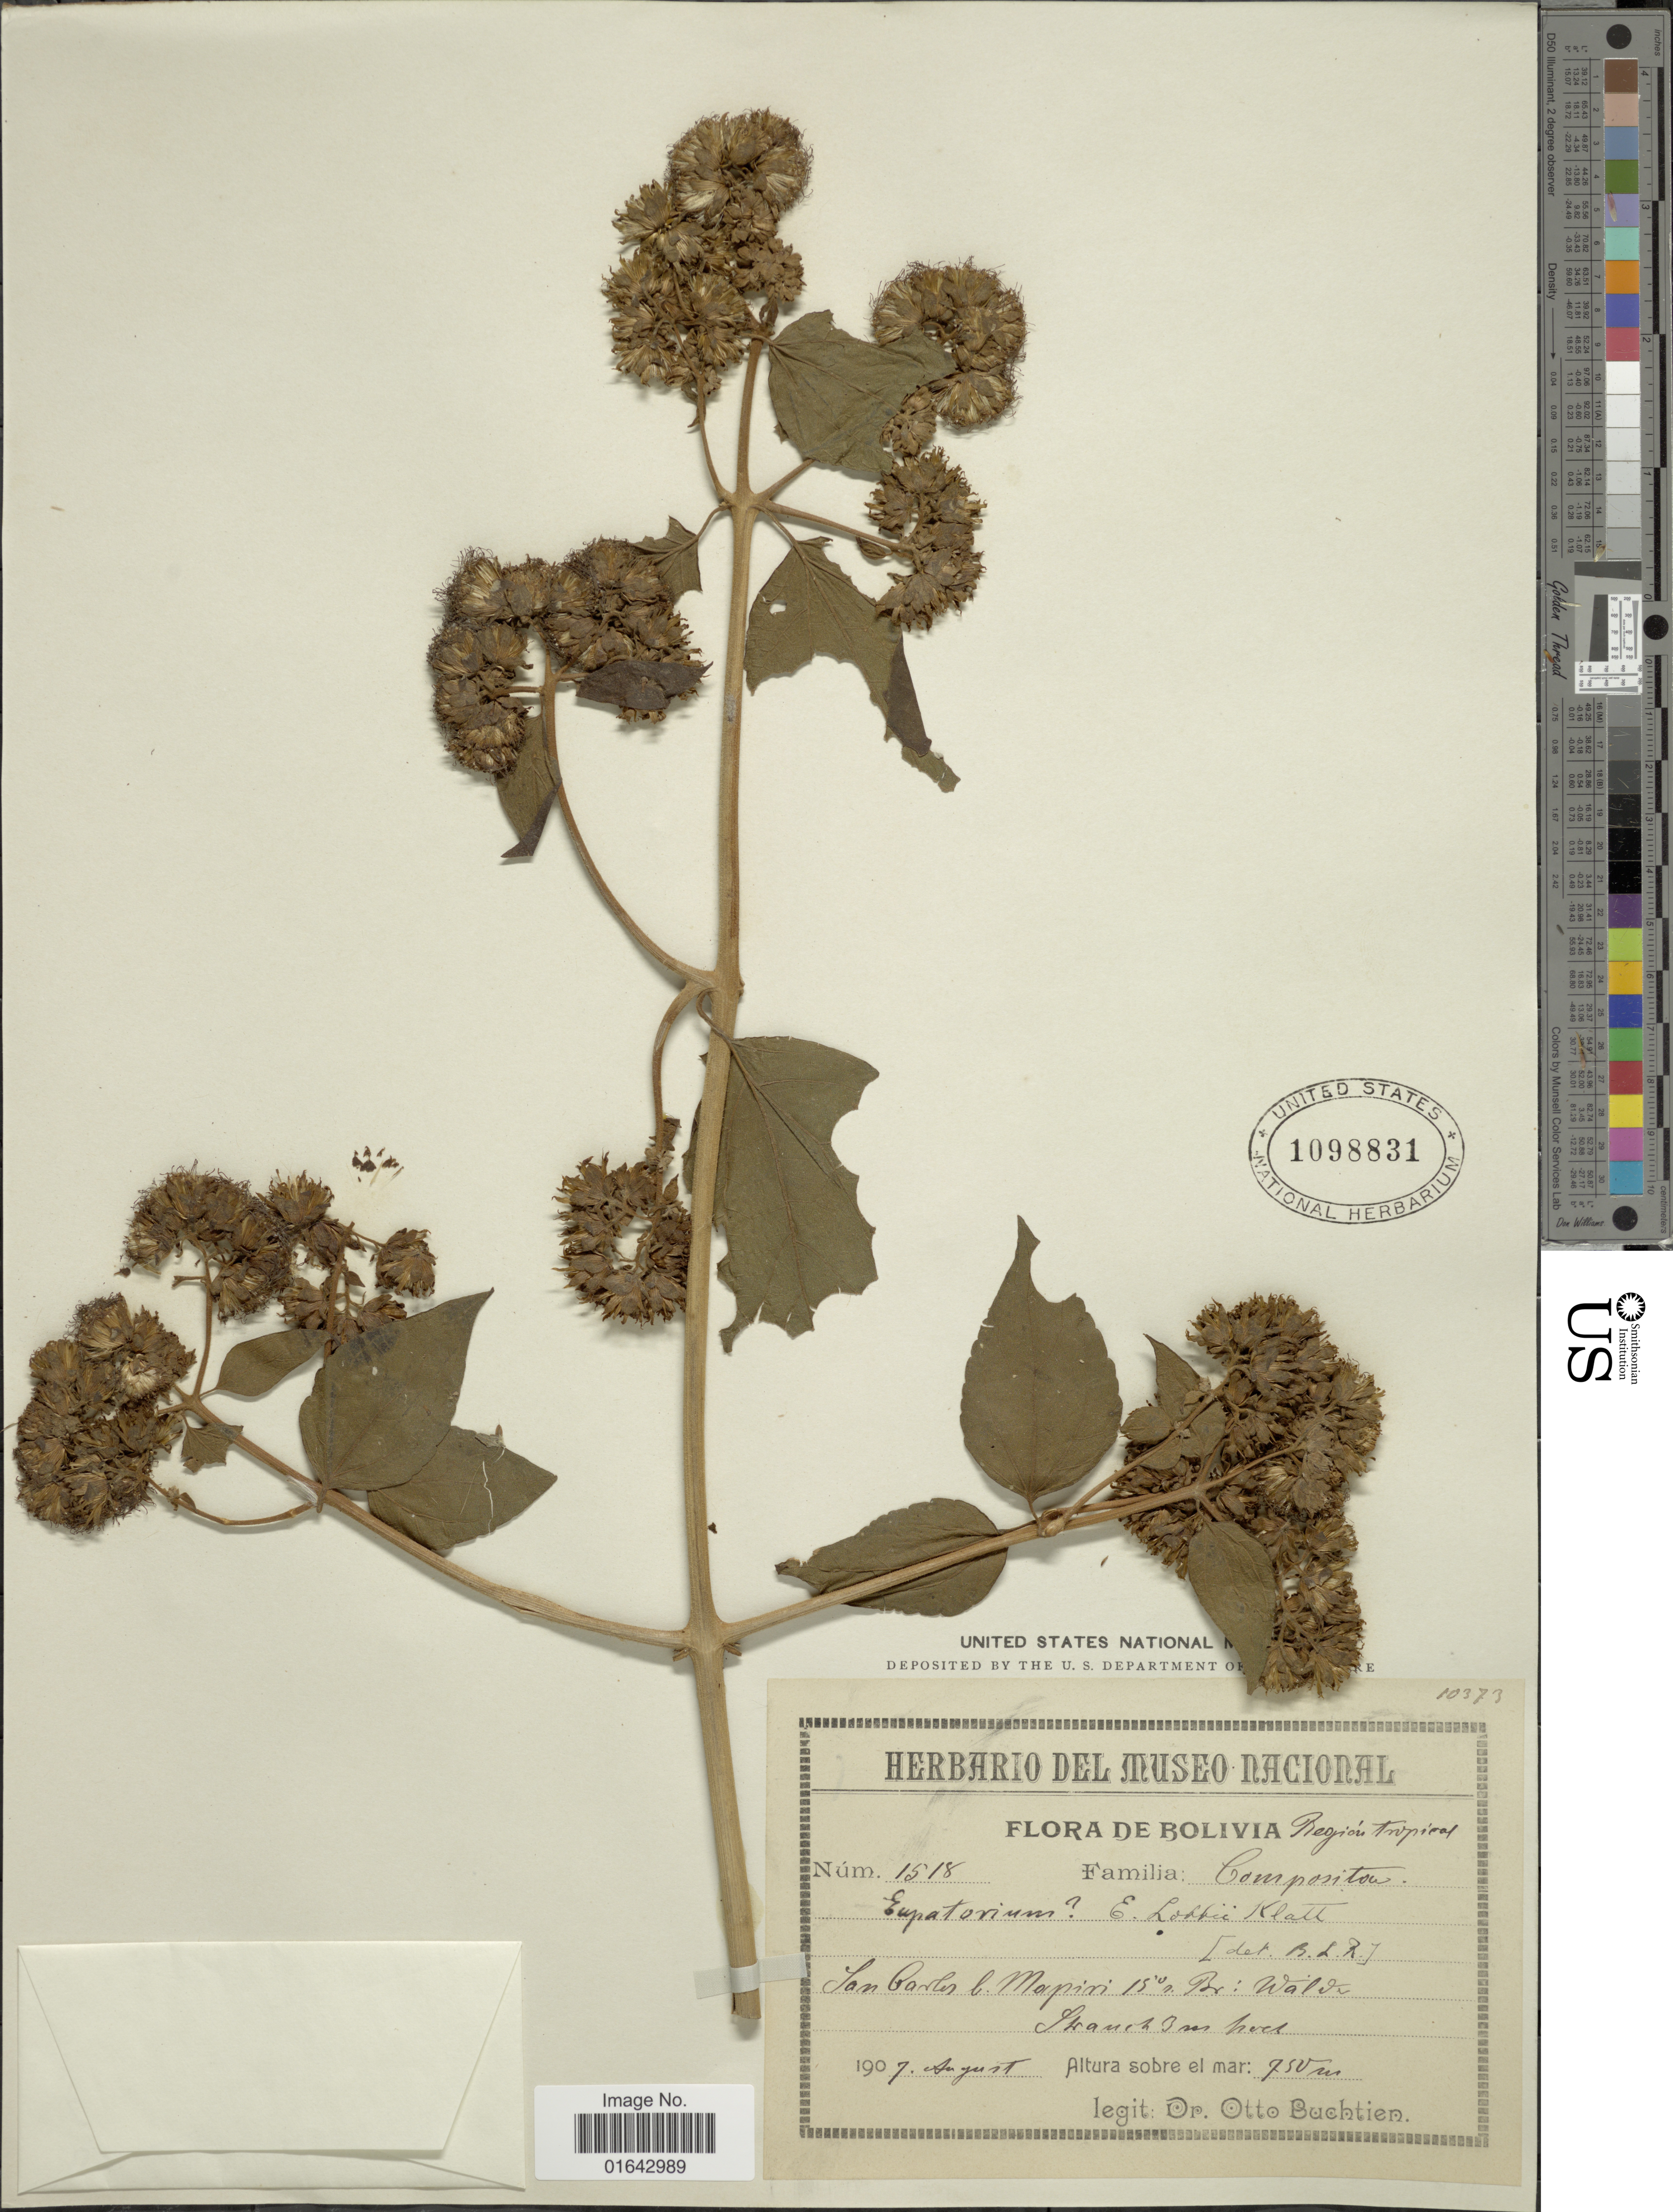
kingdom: Plantae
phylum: Tracheophyta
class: Magnoliopsida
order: Asterales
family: Asteraceae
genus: Dasycondylus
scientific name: Dasycondylus lobbii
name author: (Klatt) R.M. King & H. Rob.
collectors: O. Buchtien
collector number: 1518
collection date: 1907-08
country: Bolivia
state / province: La Paz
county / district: Mapiri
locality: Región Tropical. San Carlos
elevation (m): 750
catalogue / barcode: US 1098831